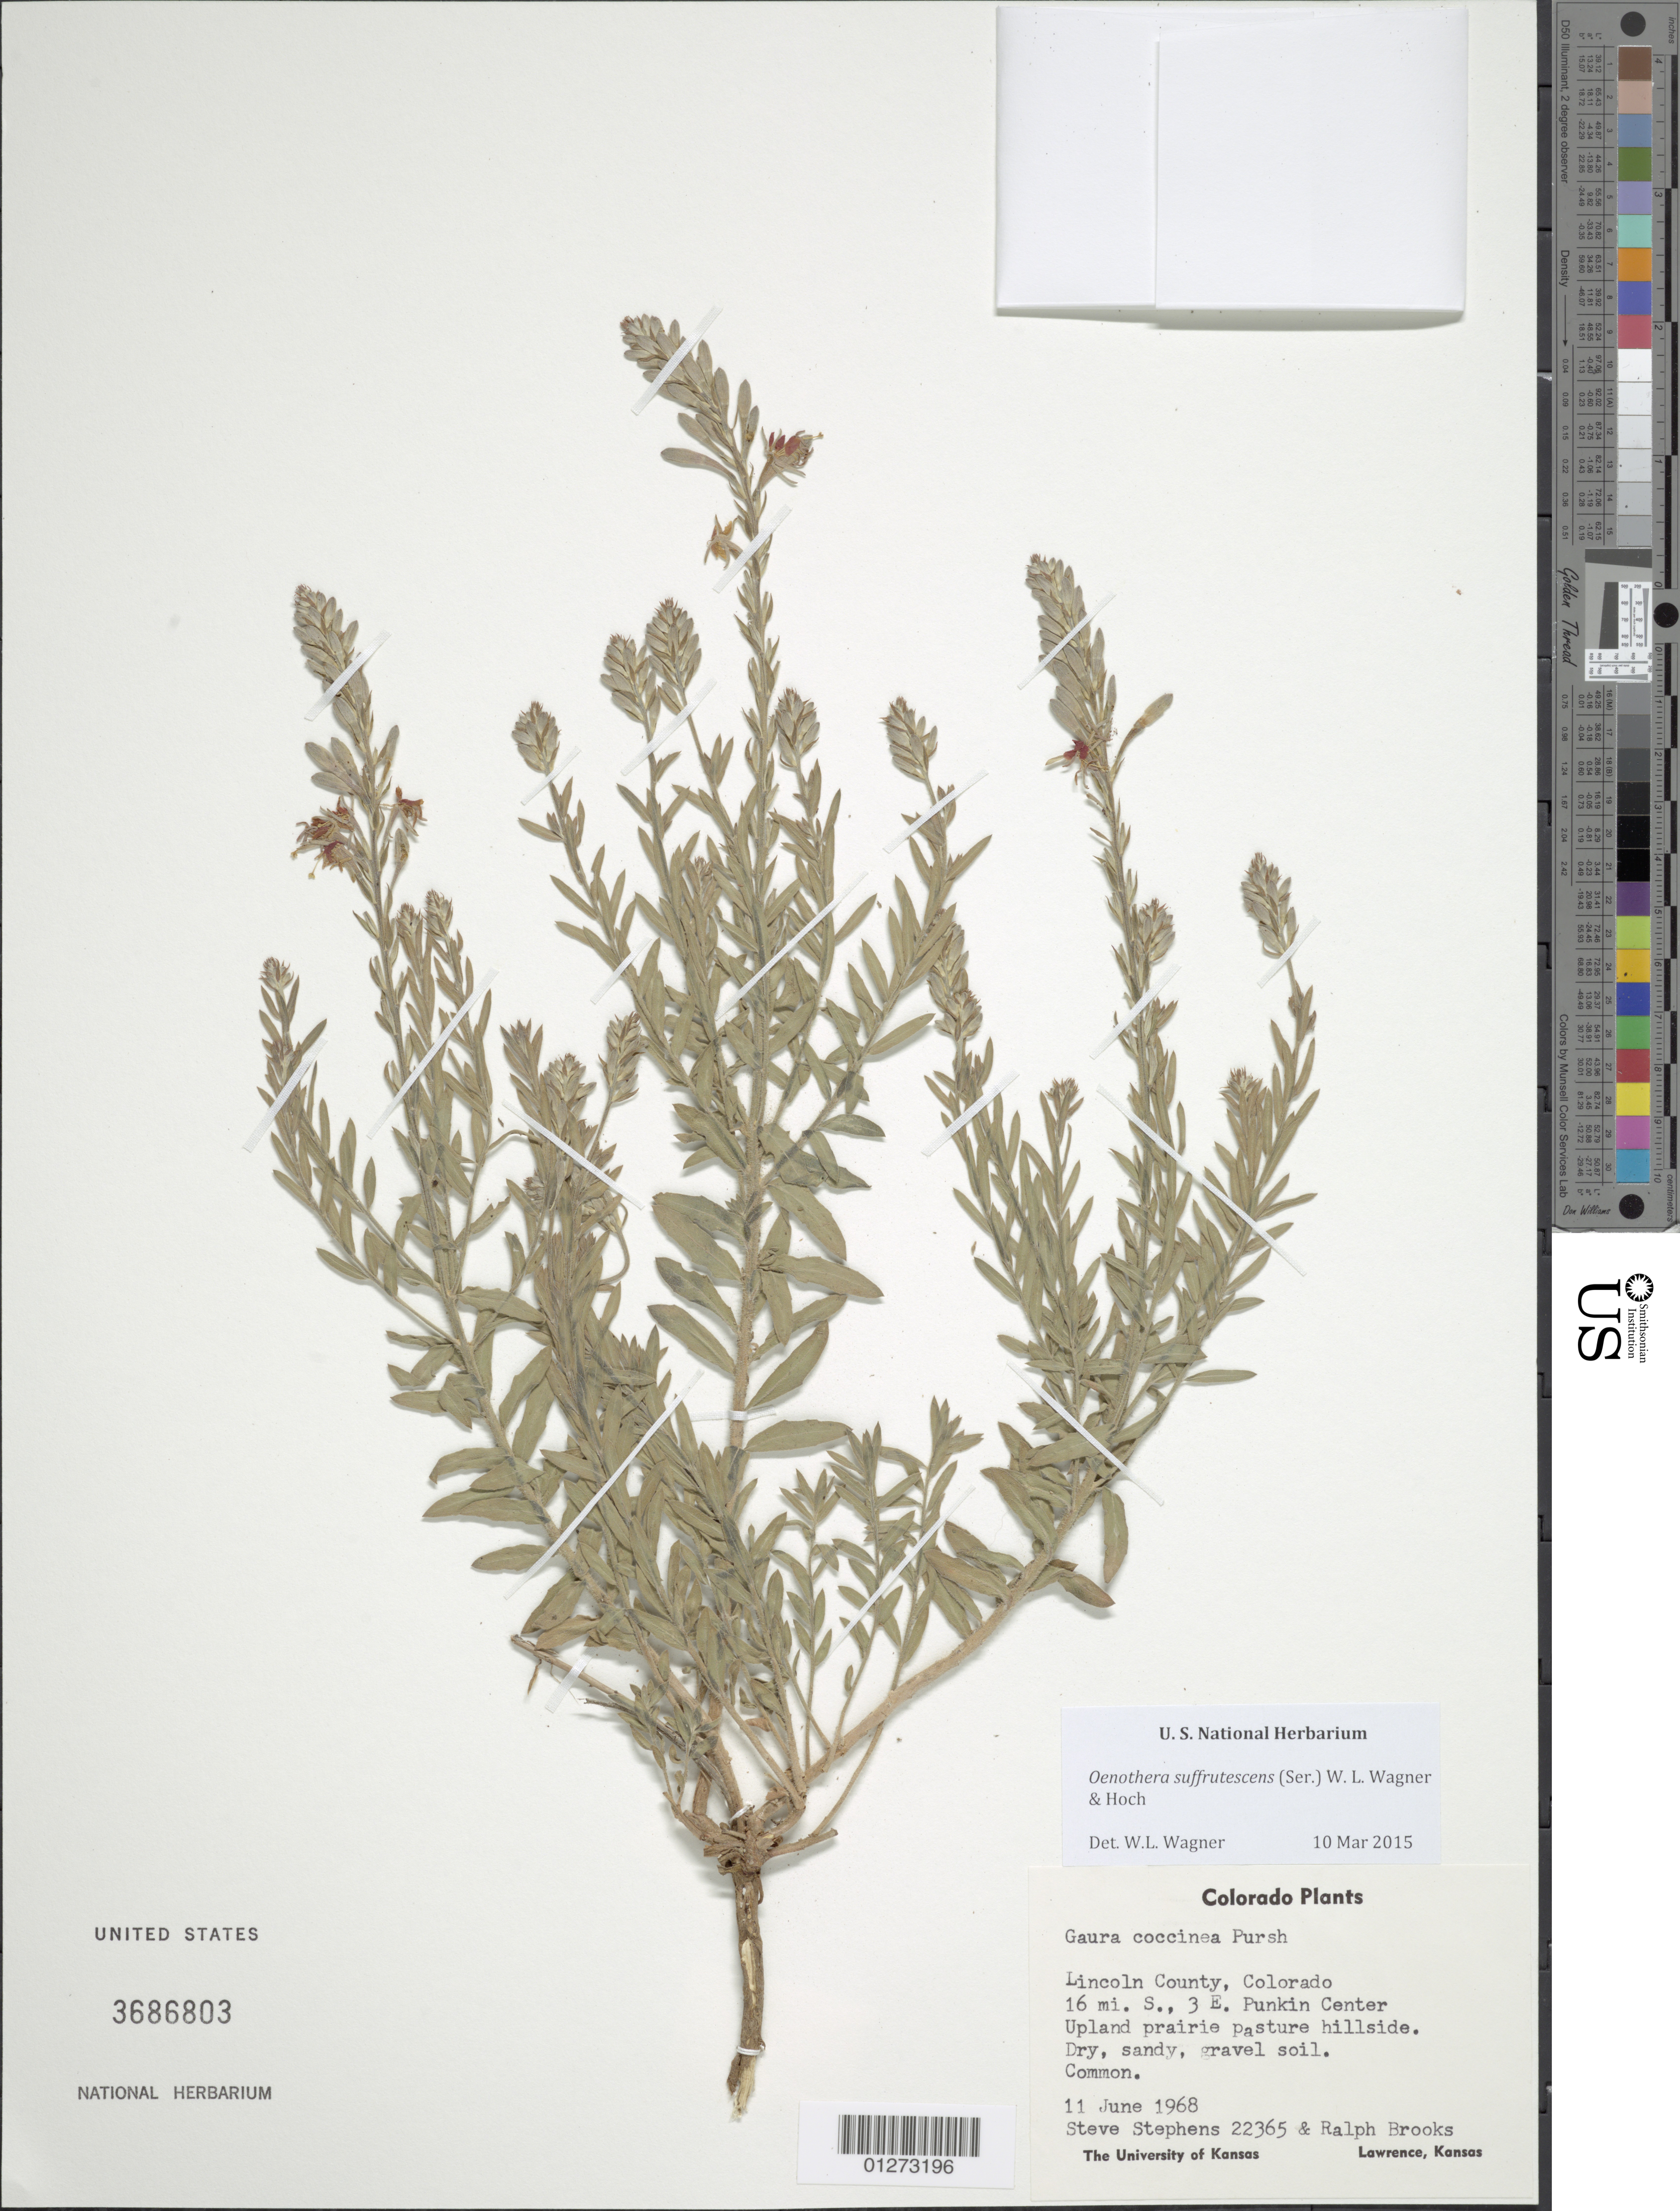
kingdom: Plantae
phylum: Tracheophyta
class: Magnoliopsida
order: Myrtales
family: Onagraceae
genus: Oenothera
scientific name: Oenothera suffrutescens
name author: (Ser.) W.L. Wagner & Hoch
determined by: Wagner, W. L., (BOT), Smithsonian Institution - National Museum of Natural History (UNITED STATES)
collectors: S. Stephens & R. E. Brooks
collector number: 22365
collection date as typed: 11 June 1968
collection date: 1968-06-11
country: United States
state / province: Colorado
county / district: Lincoln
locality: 16 mi S, 3 mi E Punkin Center.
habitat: Upland prairie pasture hillside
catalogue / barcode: US 3686803